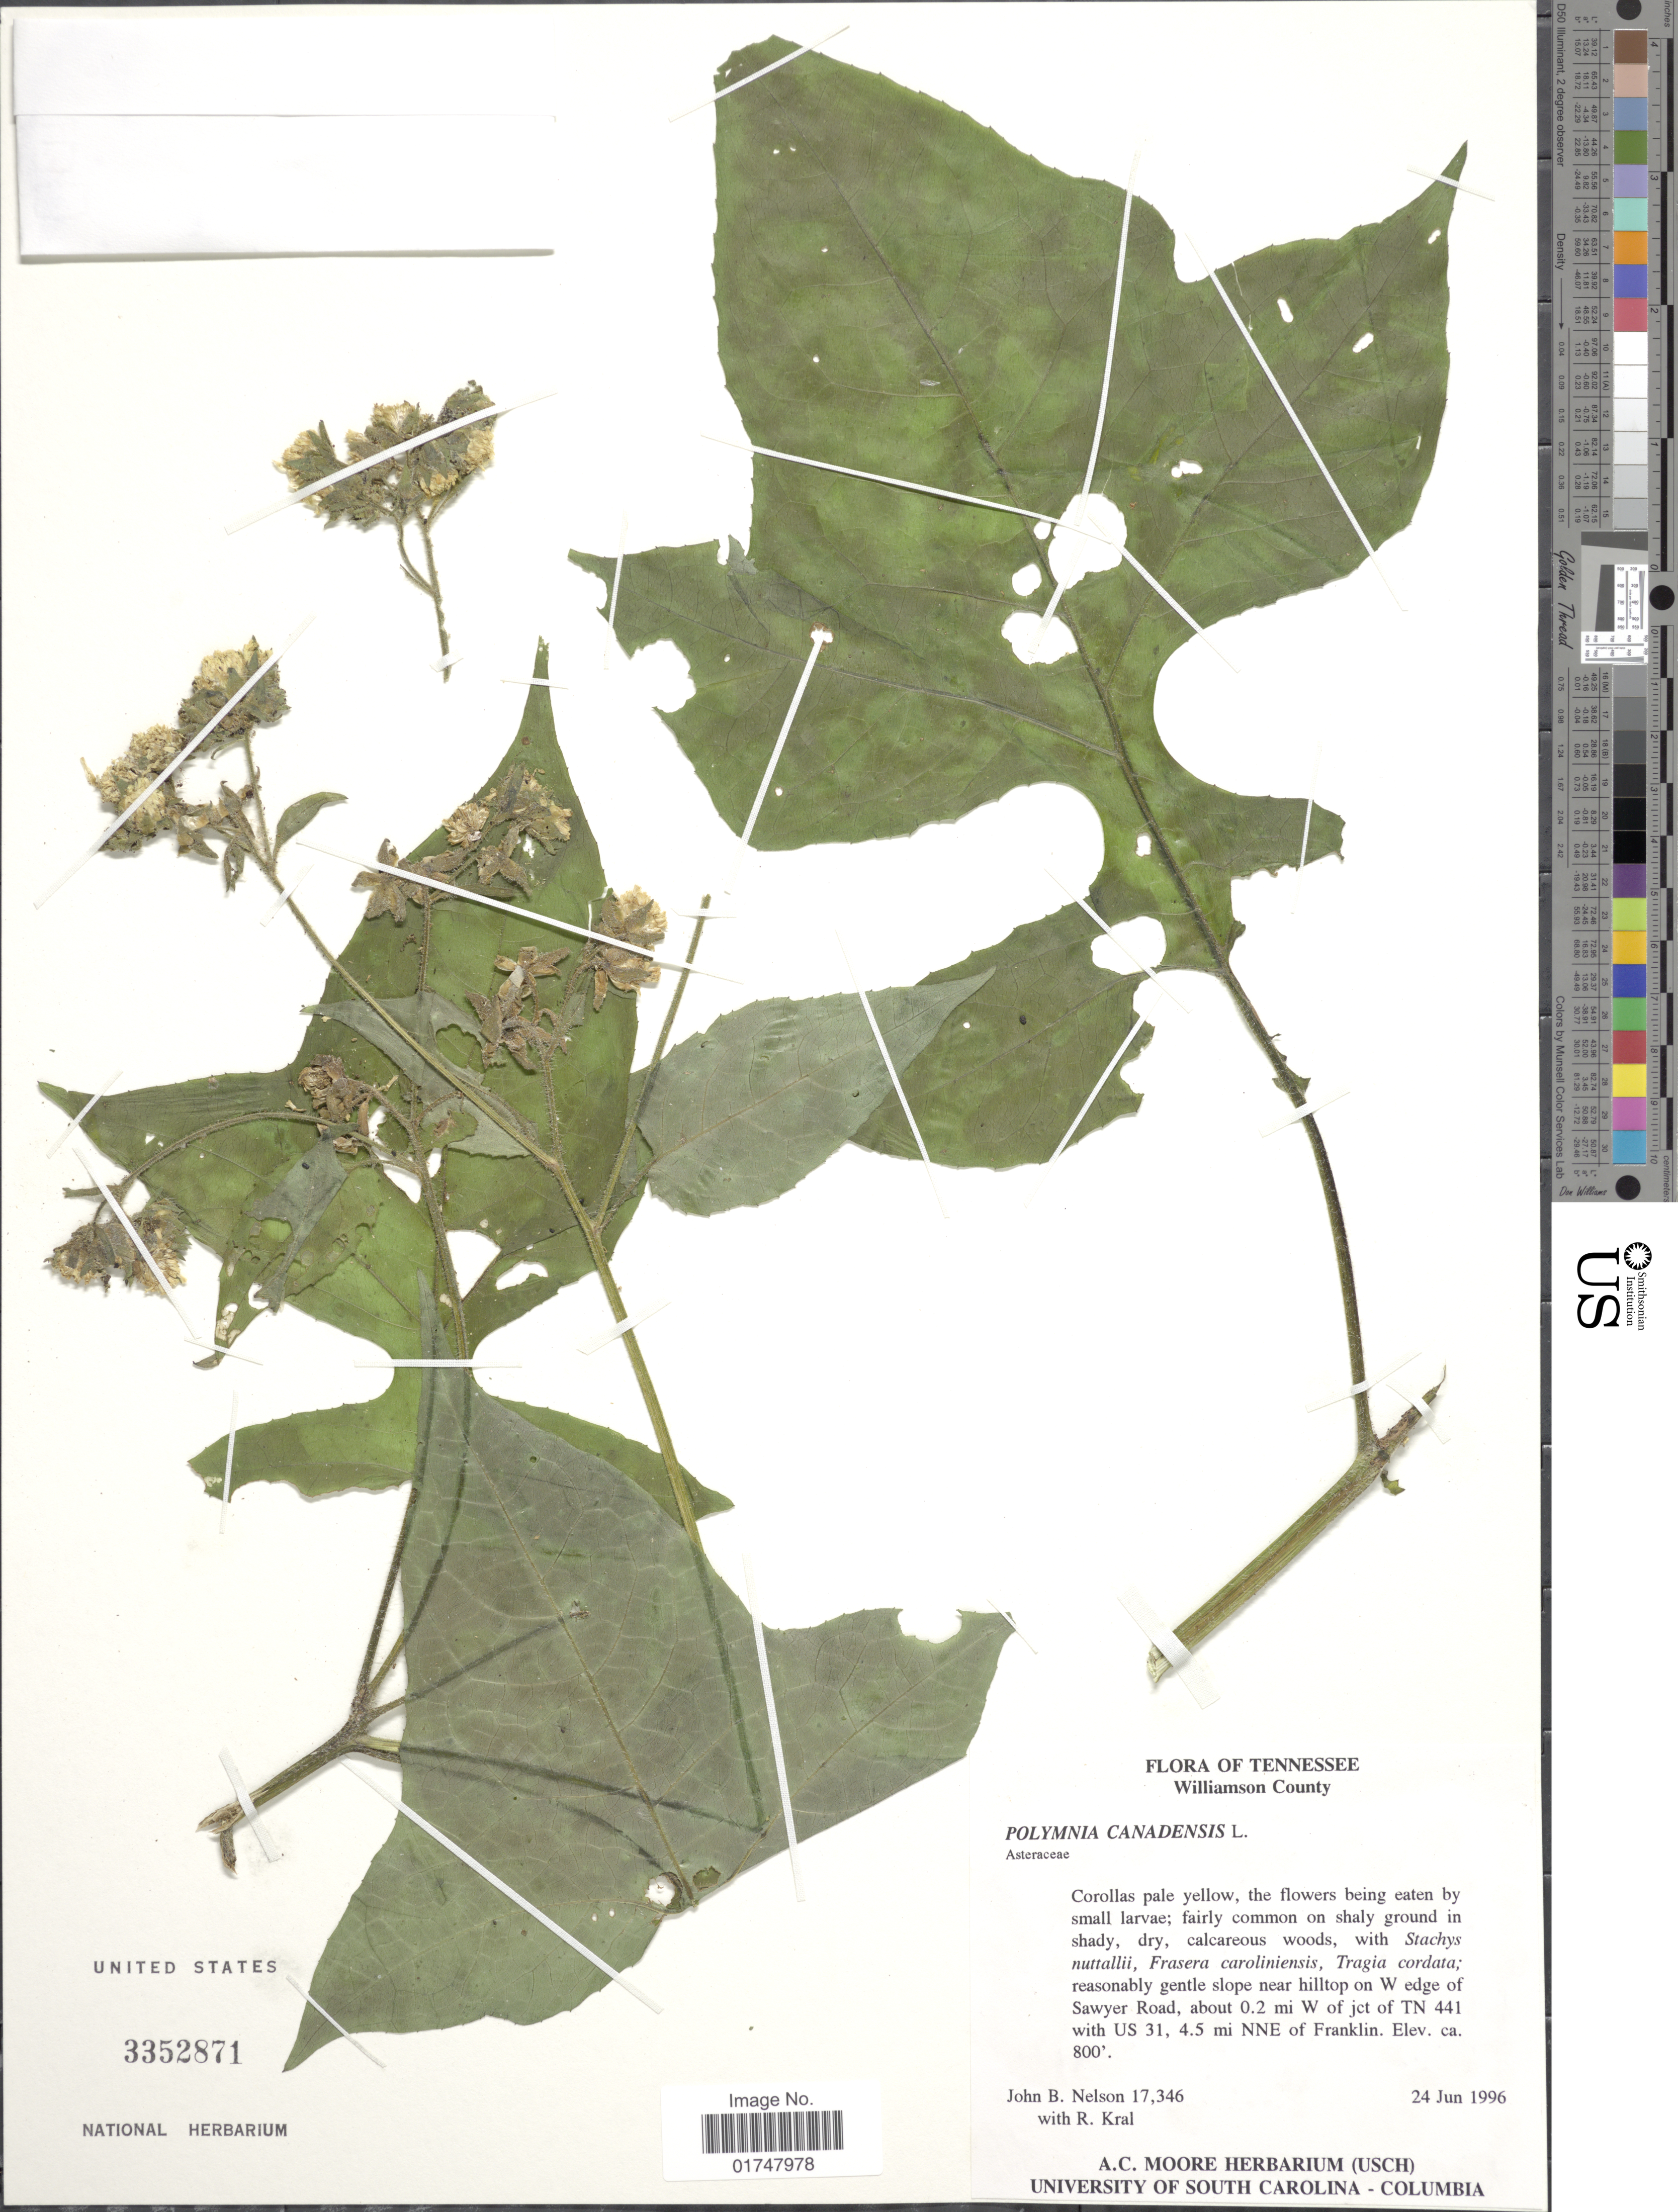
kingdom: Plantae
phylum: Tracheophyta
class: Magnoliopsida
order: Asterales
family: Asteraceae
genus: Polymnia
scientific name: Polymnia canadensis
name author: L.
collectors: J. B. Nelson & R. Kral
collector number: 17,346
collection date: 1996-06-24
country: United States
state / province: Tennessee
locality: Williamson county: reasonably gentle slope near hilltop on W edge of Sawyer Road, about 0.2 mi NNE of Franklin.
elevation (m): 244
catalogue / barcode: US 3352871